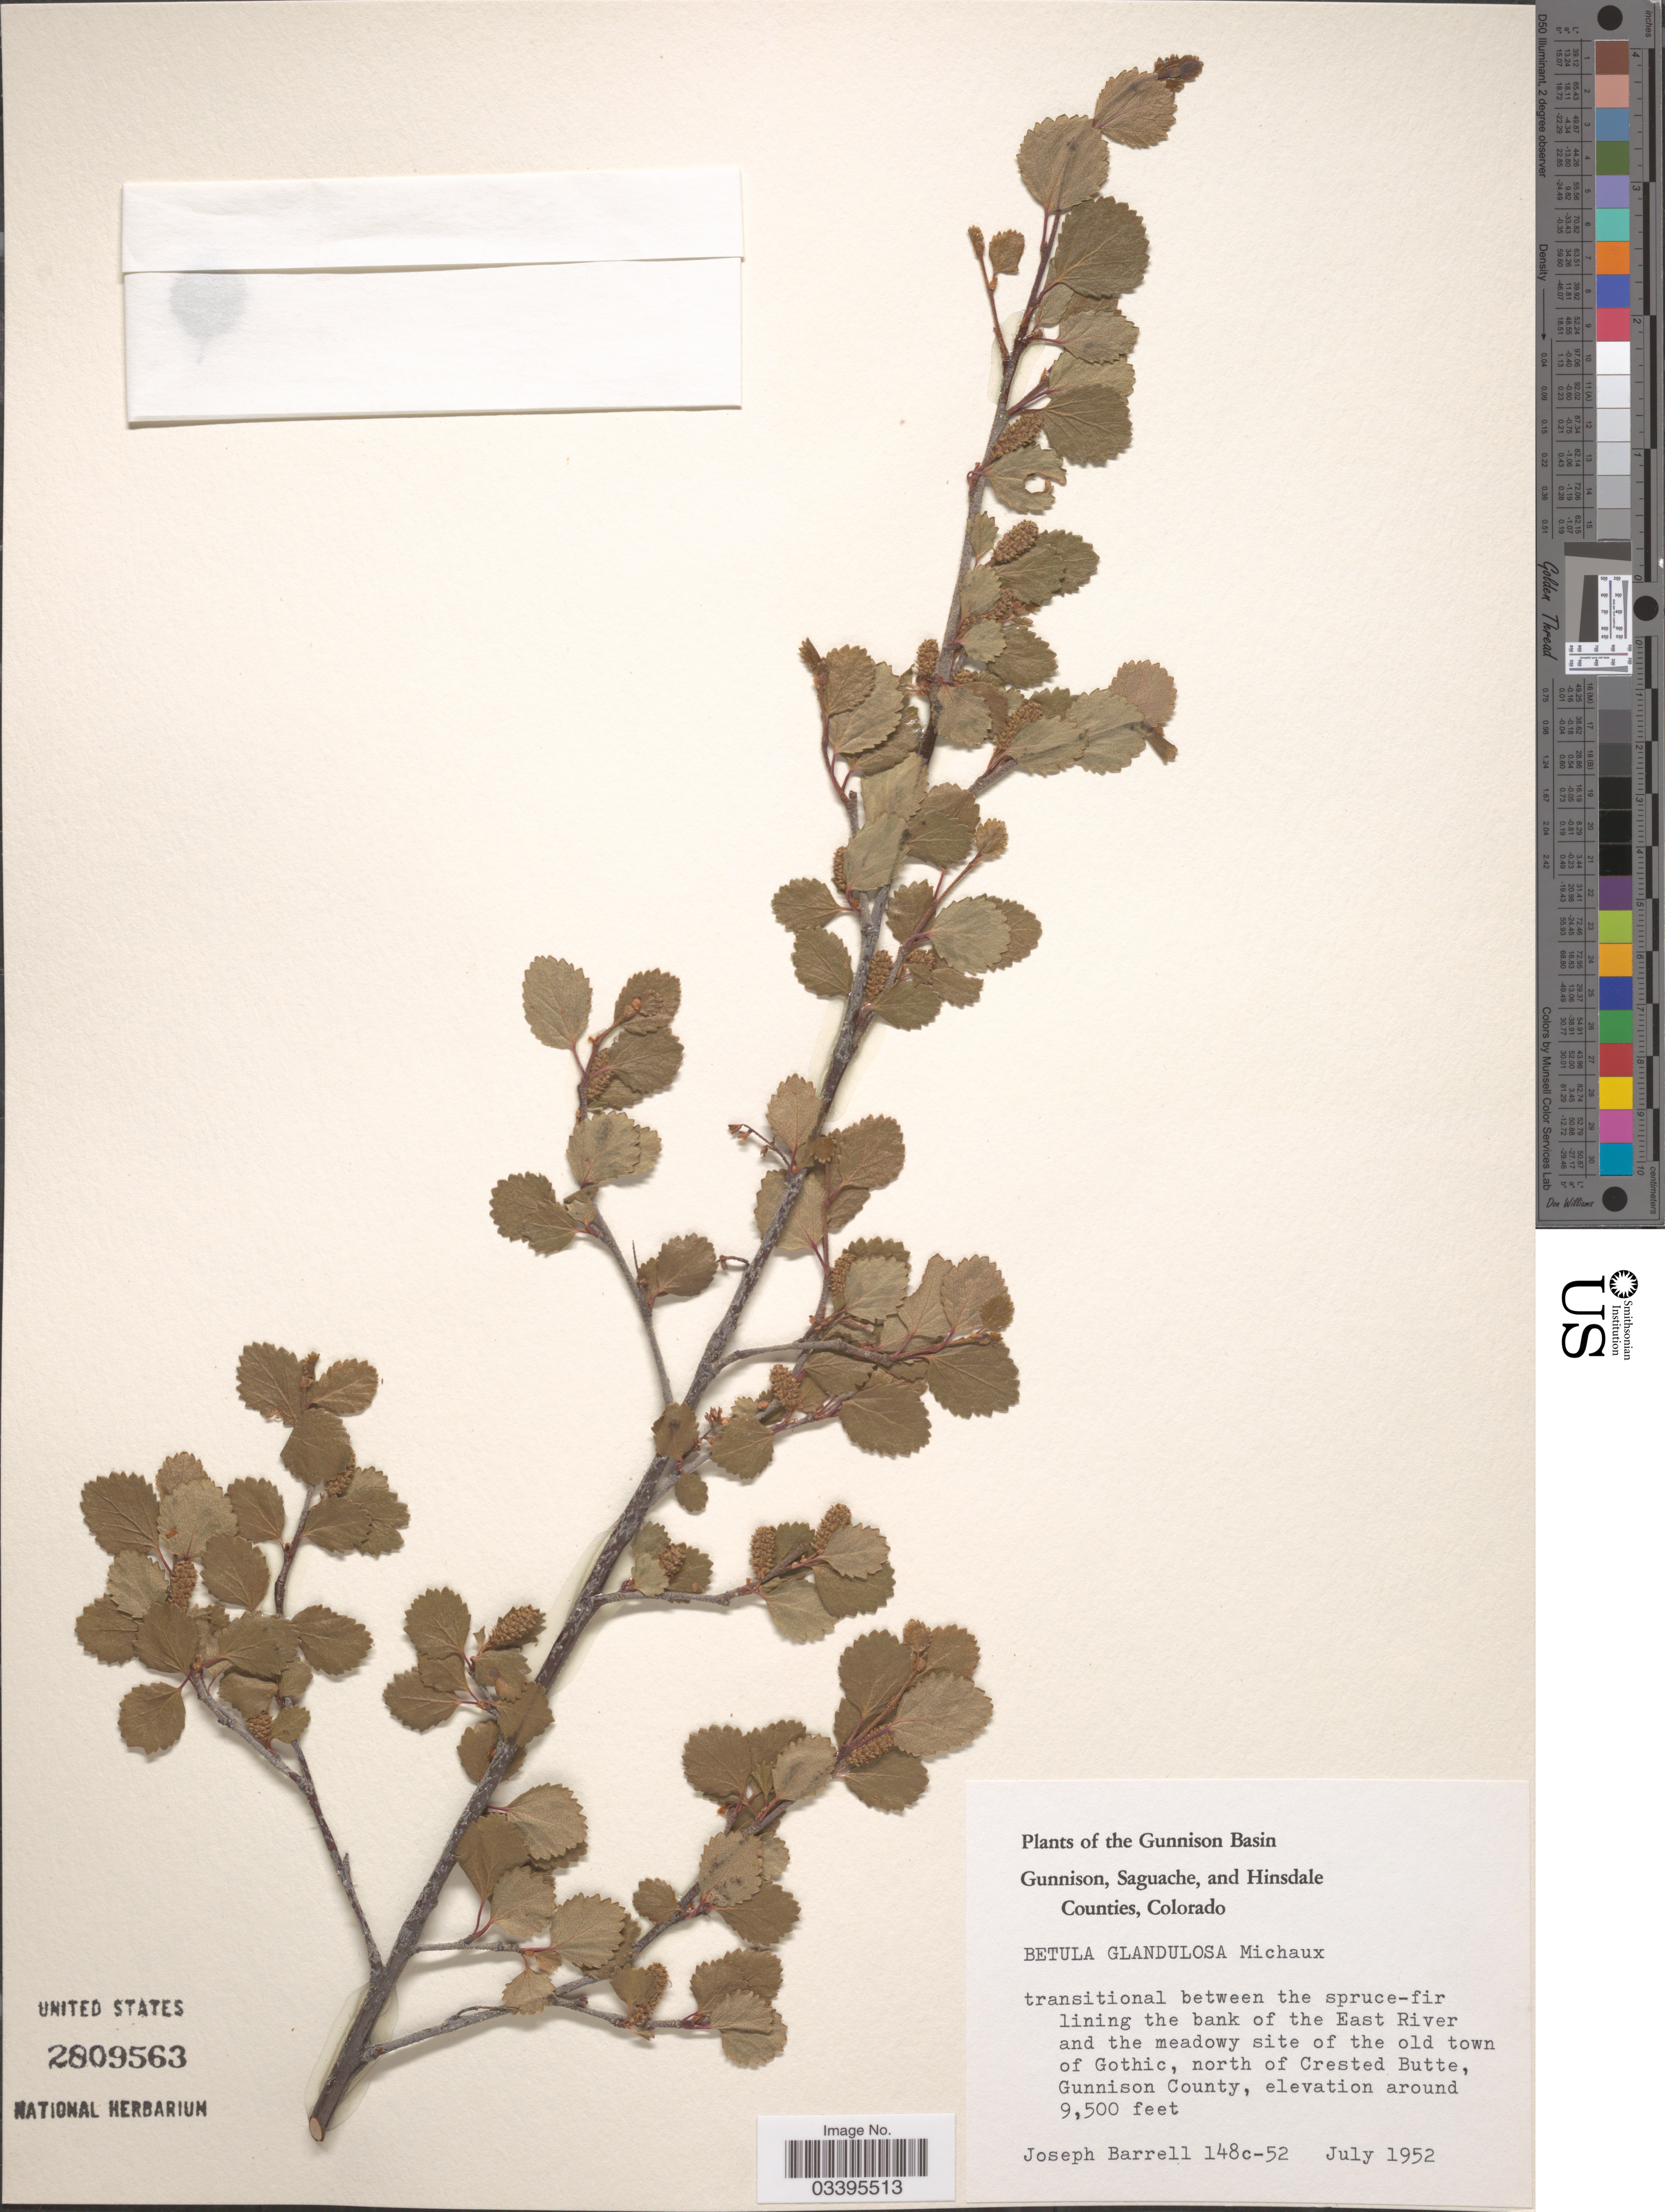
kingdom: Plantae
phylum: Tracheophyta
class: Magnoliopsida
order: Fagales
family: Betulaceae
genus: Betula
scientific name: Betula glandulosa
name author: Michx.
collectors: J. Barrell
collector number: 148c-52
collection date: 1952-07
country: United States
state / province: Colorado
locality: The Gunnison Basin. The bank of the East River and the meadowy site of the old town of Gothic, north of Crested Butte, Gunnison County.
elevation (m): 2896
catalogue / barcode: US 2809563